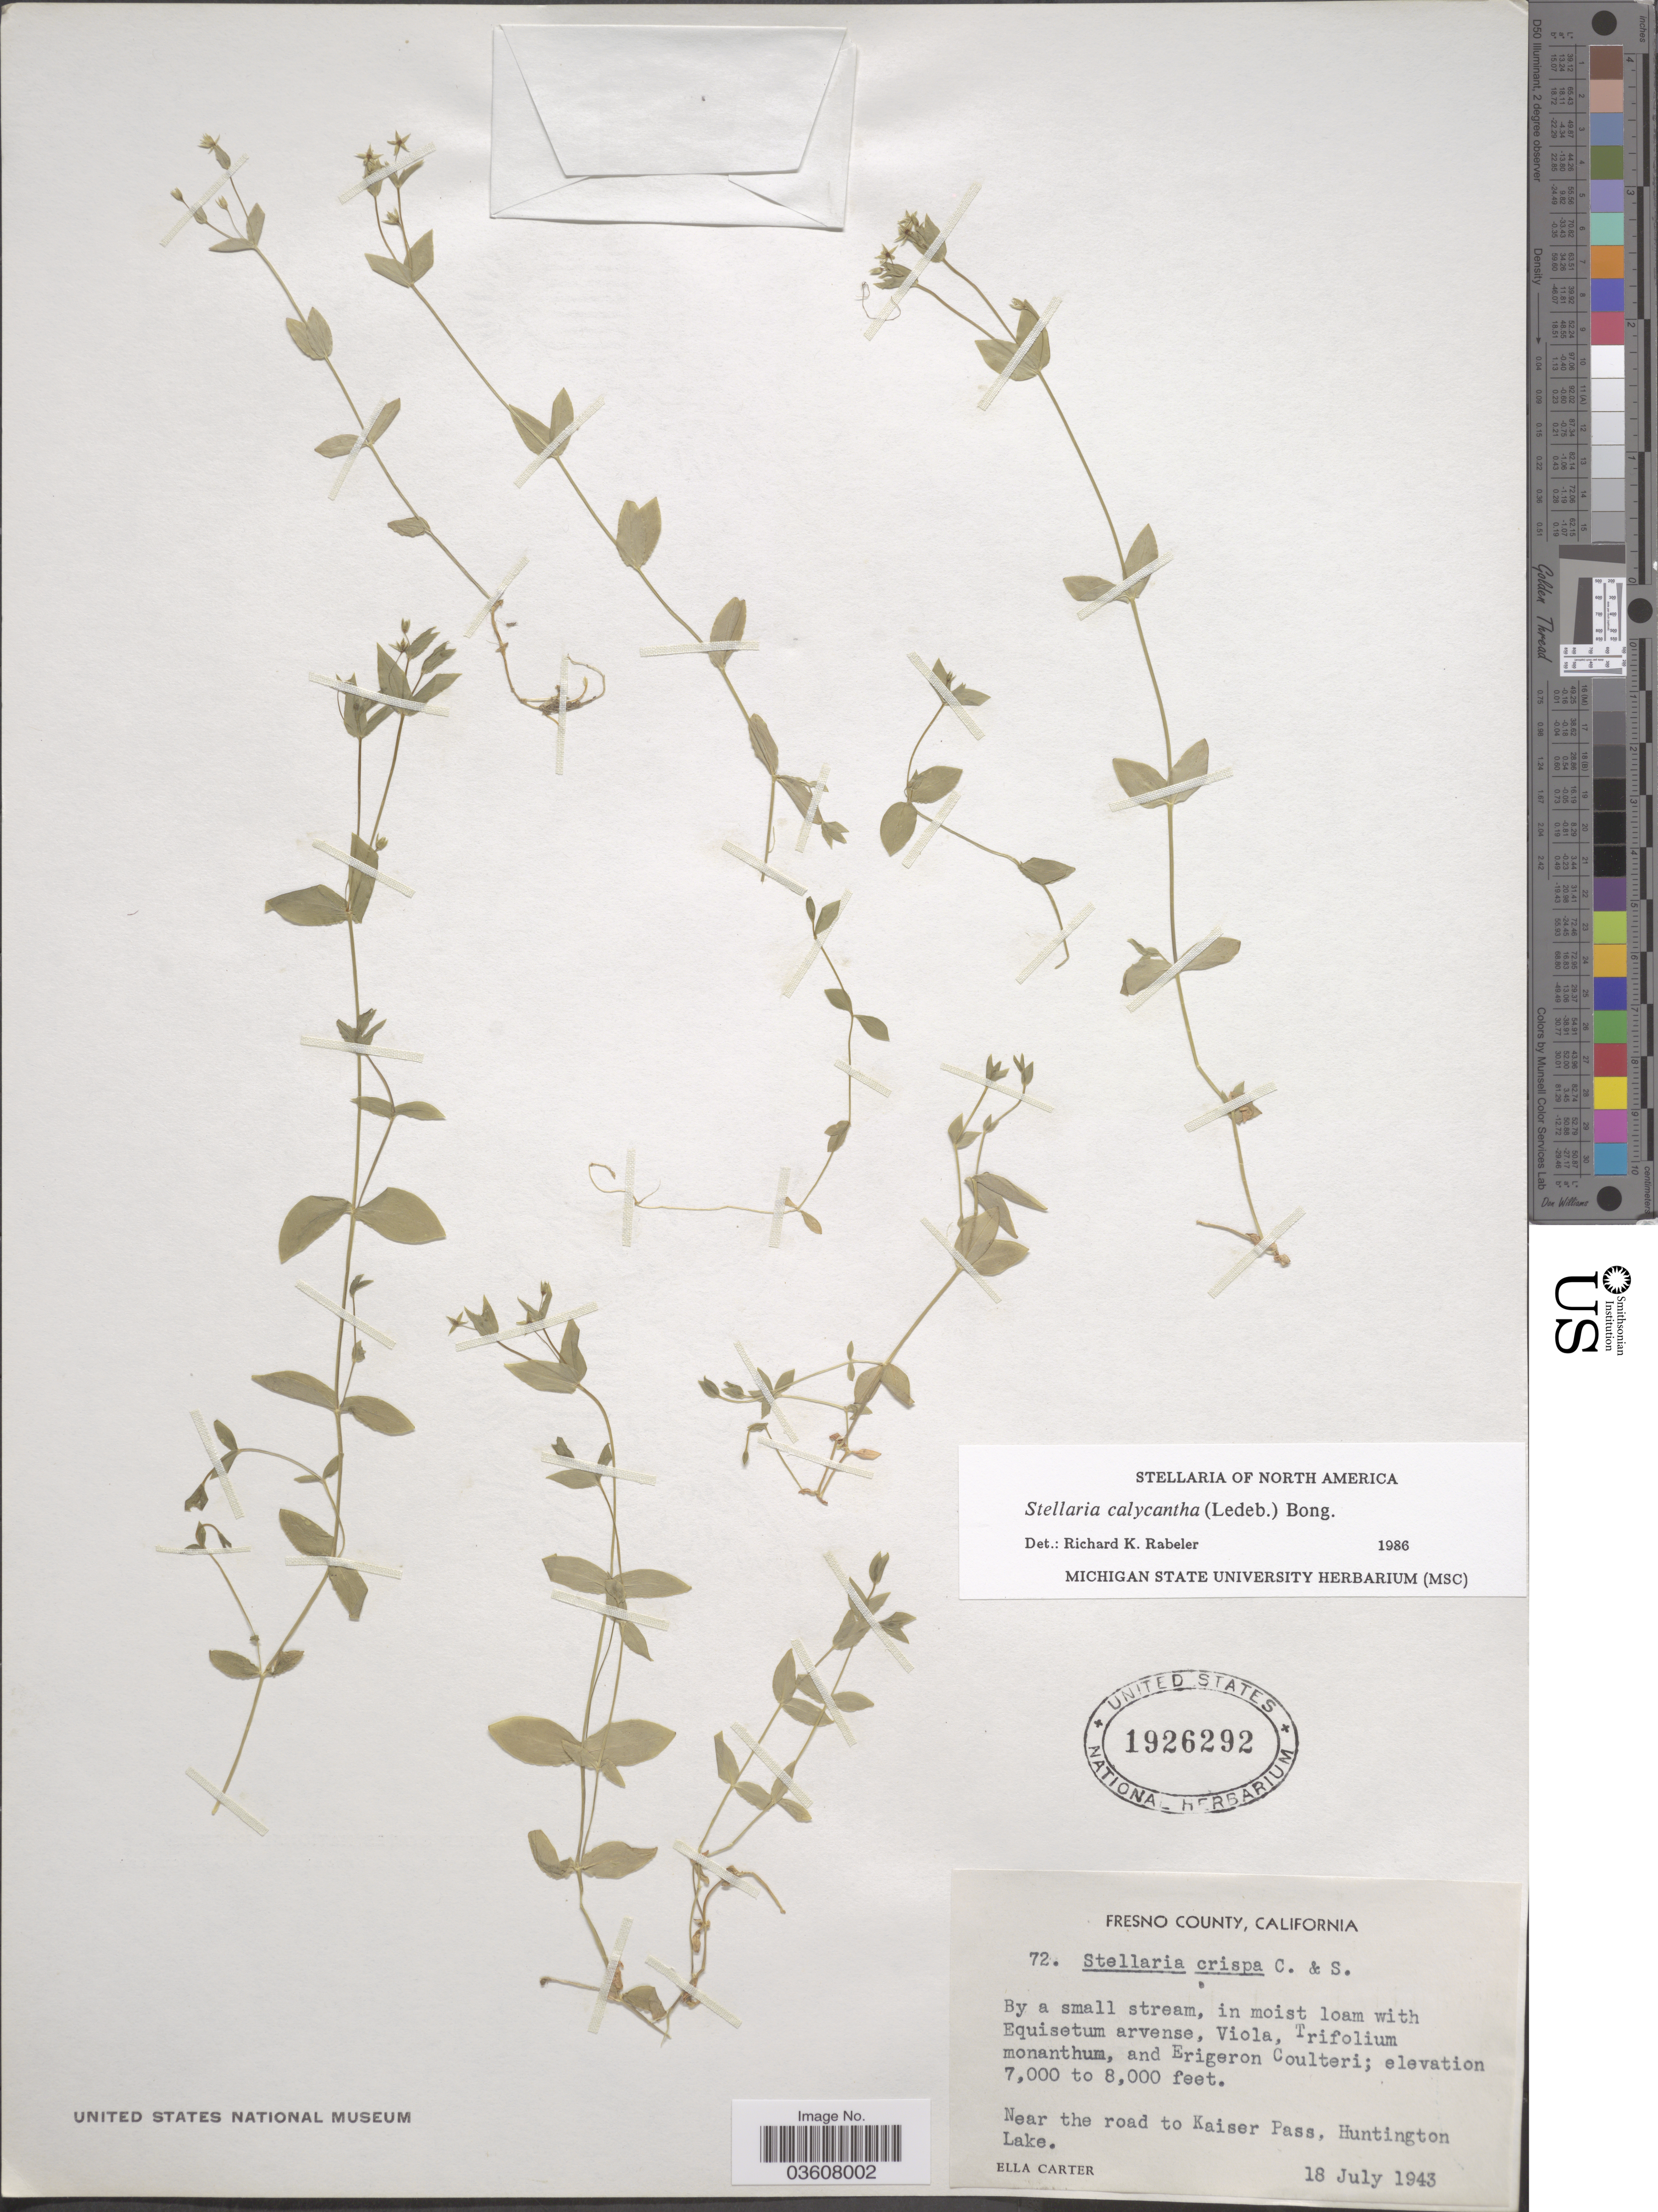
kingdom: Plantae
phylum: Tracheophyta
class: Magnoliopsida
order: Caryophyllales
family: Caryophyllaceae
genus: Stellaria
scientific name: Stellaria calycantha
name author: (Ledeb.) Bong.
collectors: E. Carter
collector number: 72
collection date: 1943-07-18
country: United States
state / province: California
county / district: Fresno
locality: Fresno County. Near the road to Kaiser Pass, Huntington Lake.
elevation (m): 2134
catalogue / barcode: US 1926292